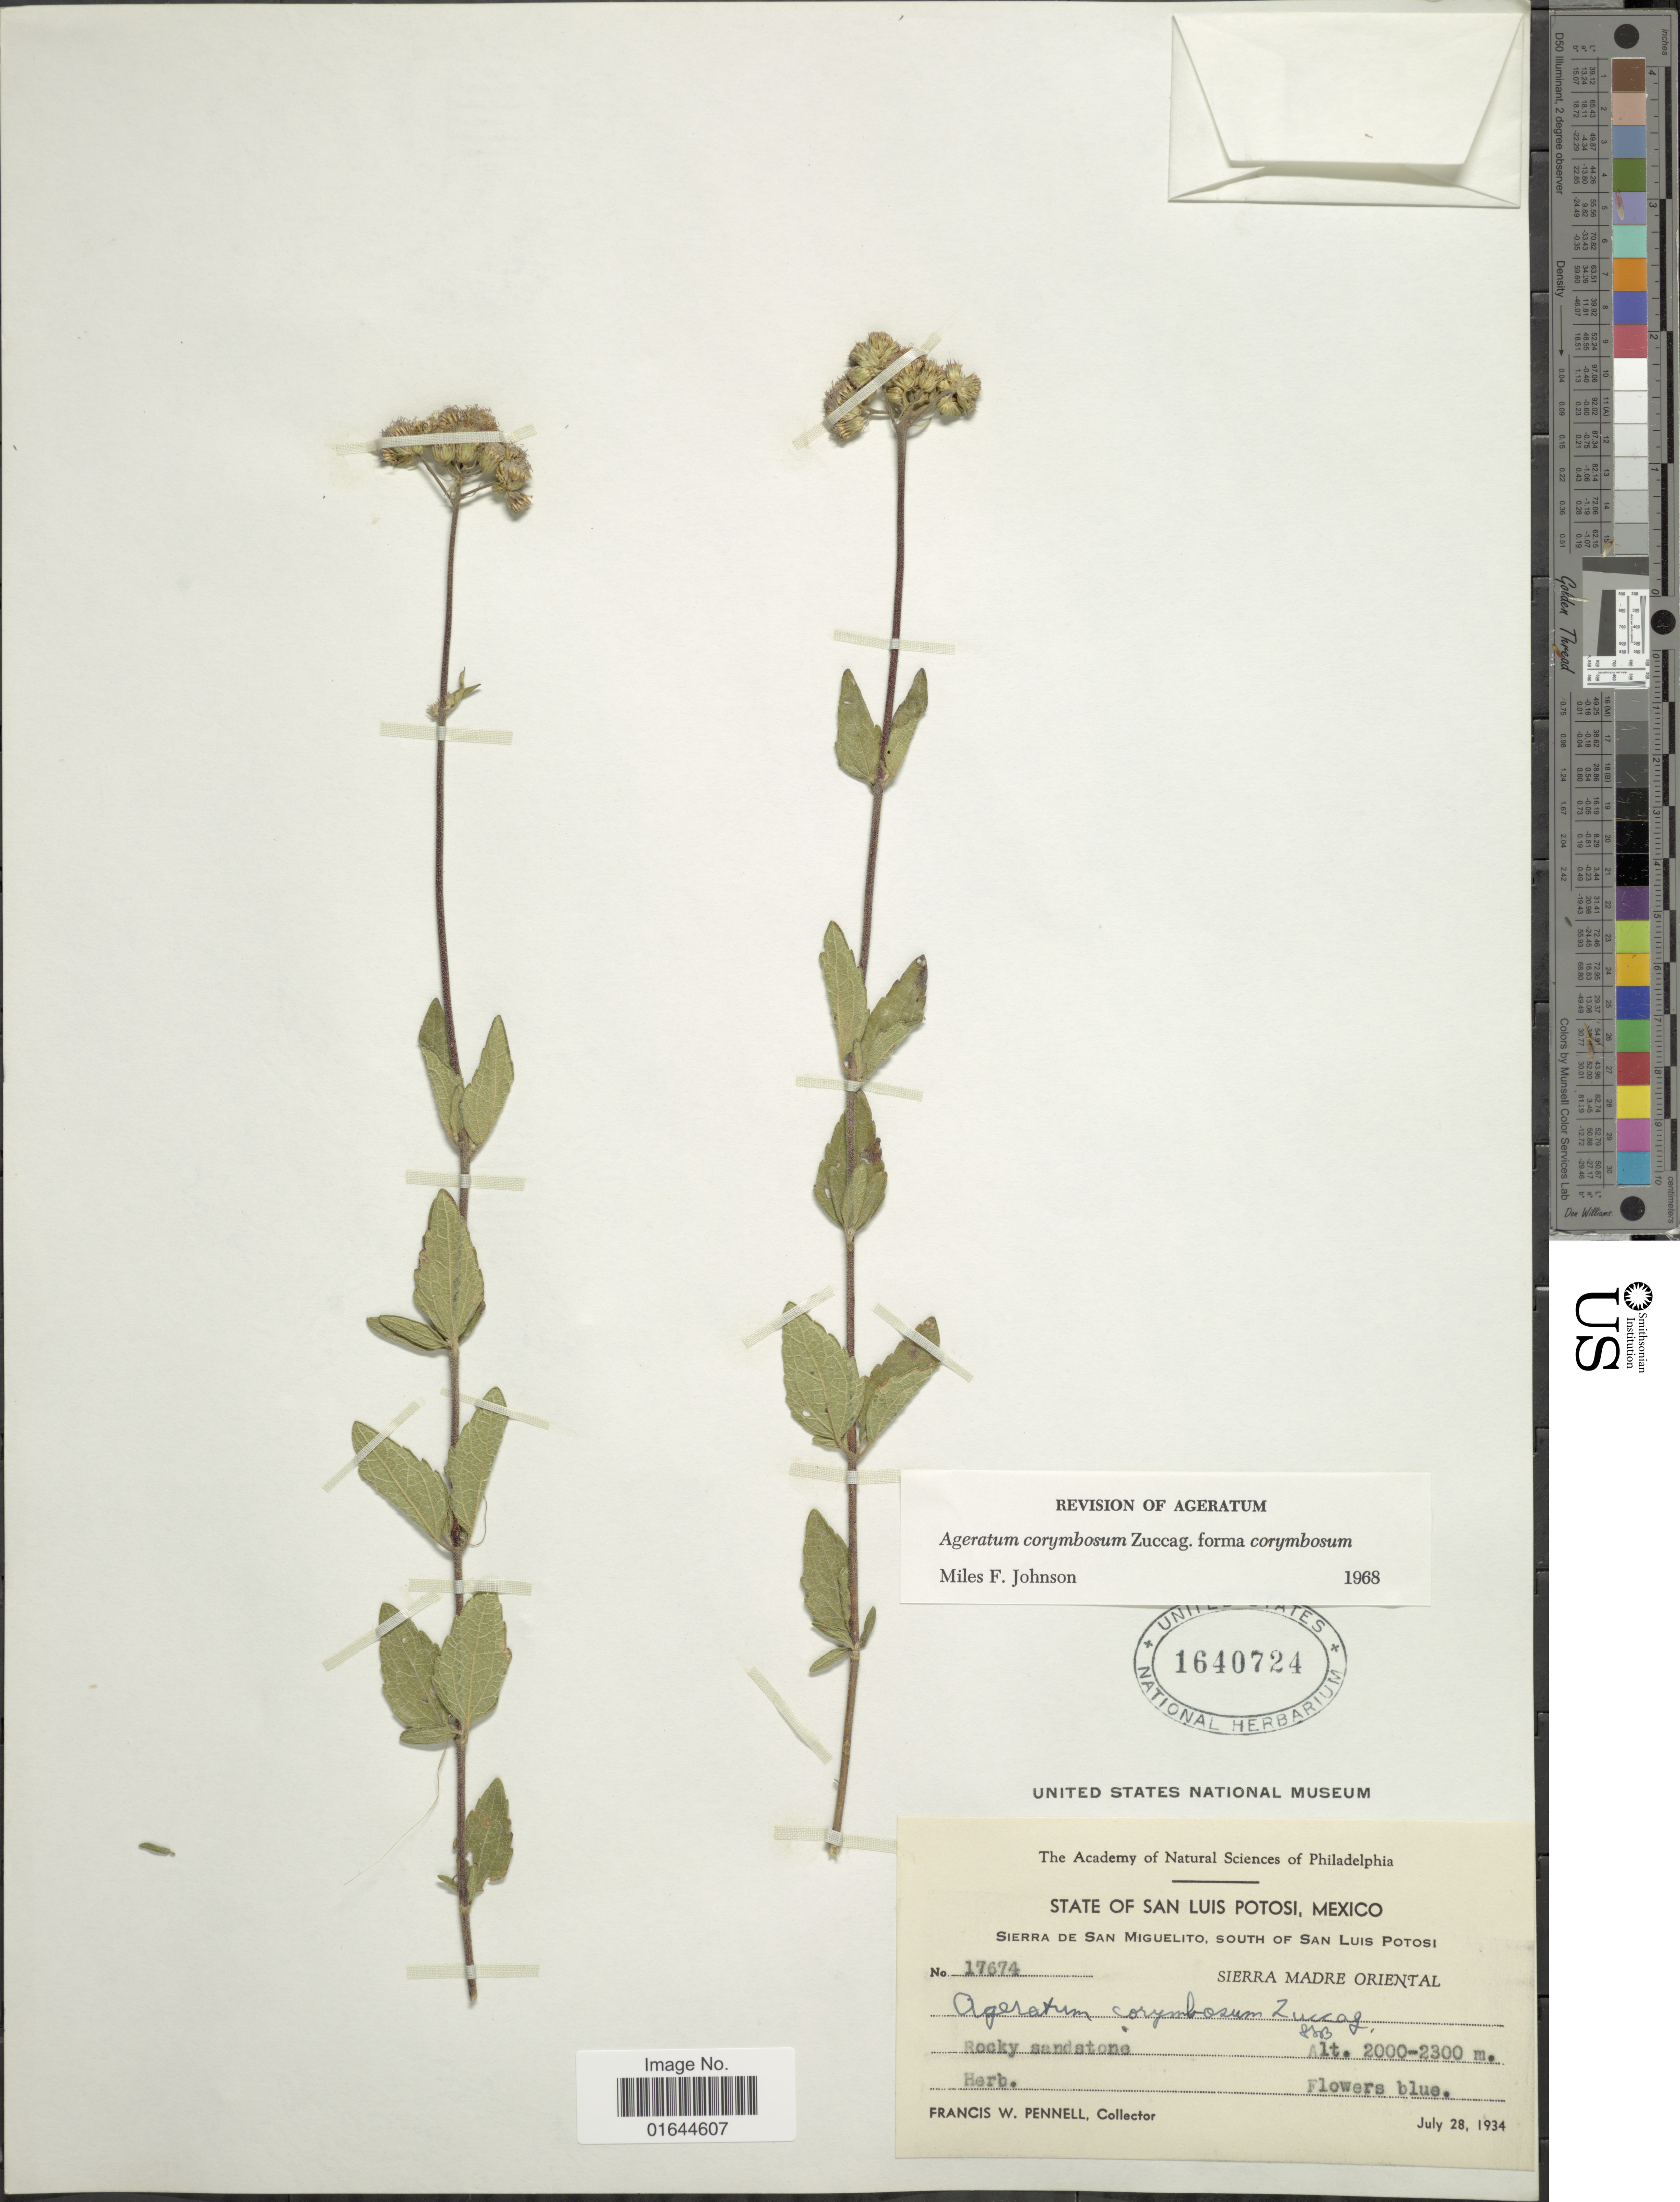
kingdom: Plantae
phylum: Tracheophyta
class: Magnoliopsida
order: Asterales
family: Asteraceae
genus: Ageratum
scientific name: Ageratum corymbosum f. corymbosum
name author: Zuccagni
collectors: F. W. Pennell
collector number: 17674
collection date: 1934-07-28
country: Mexico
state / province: San Luis Potosí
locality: State of San Luis Potosi, Mexico. Sierre de San Miguelito, South of San Luis Potosi, Sierra Madre Oriental.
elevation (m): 2000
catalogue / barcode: US 1640724